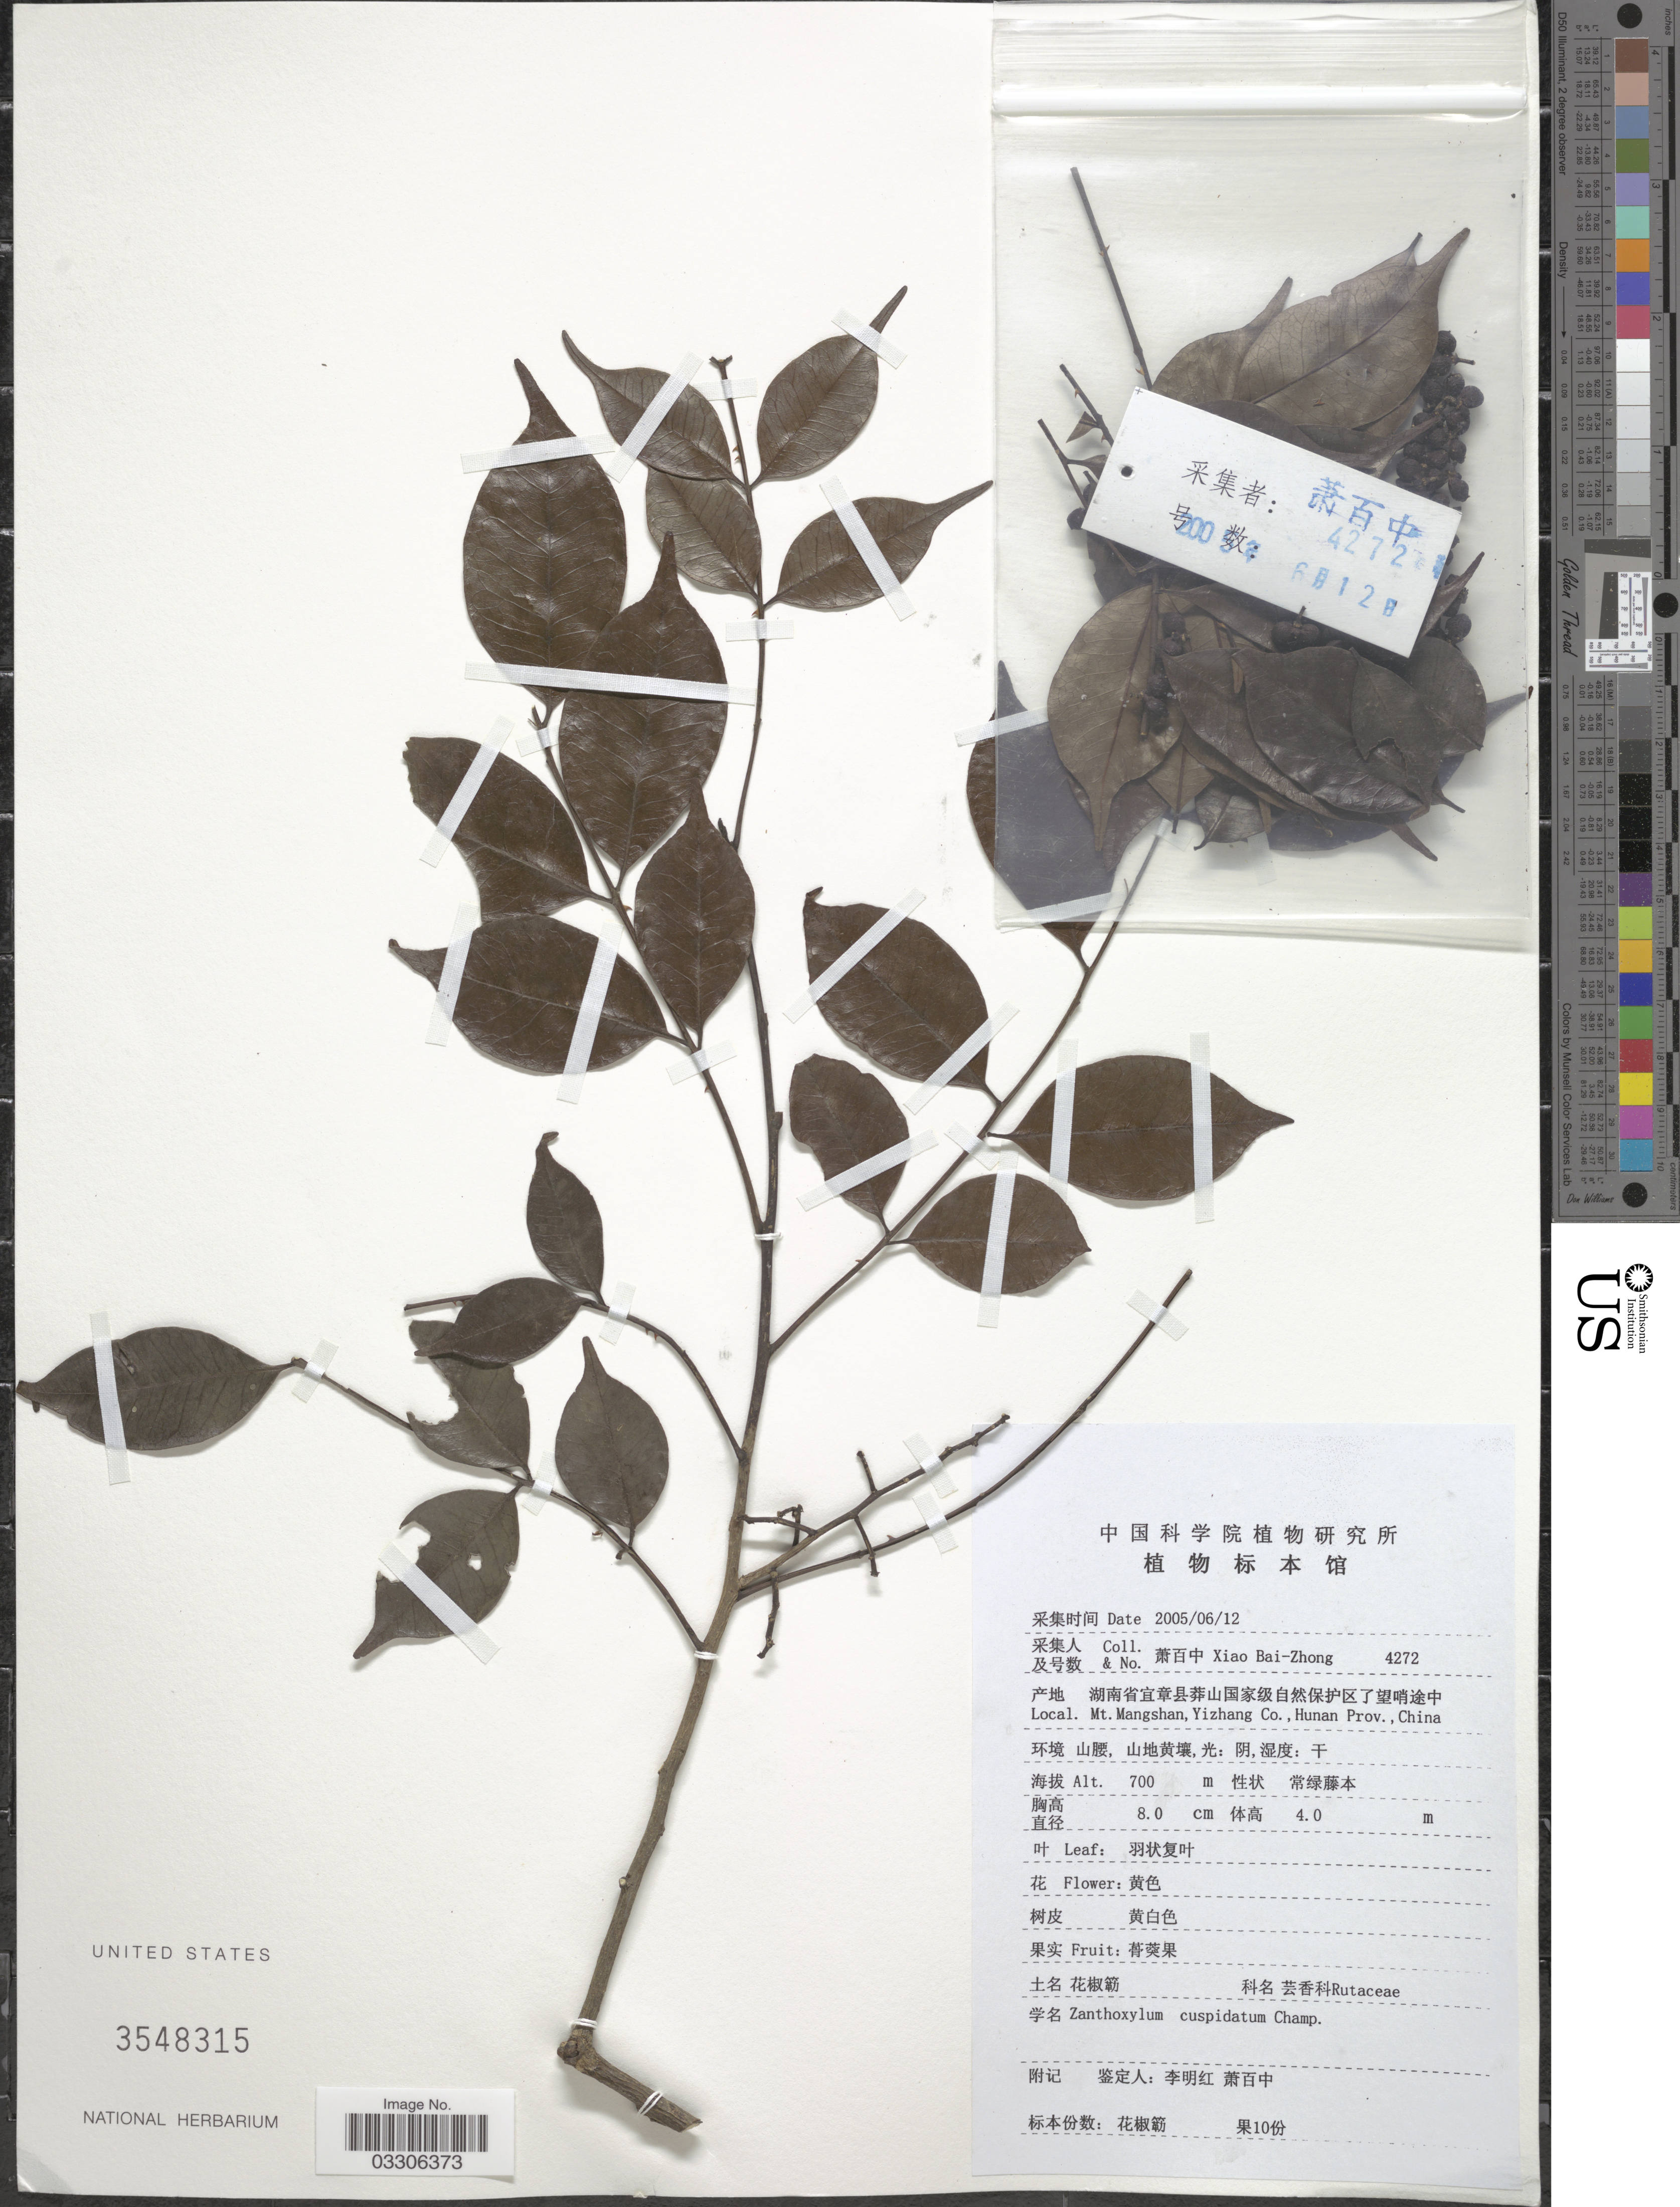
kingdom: Plantae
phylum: Tracheophyta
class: Magnoliopsida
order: Sapindales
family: Rutaceae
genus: Zanthoxylum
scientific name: Zanthoxylum scandens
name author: Blume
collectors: B. Z. Xiao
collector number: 4272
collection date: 2005-06-12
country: China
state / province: Hunan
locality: Mt. Mangshan, Yizhang Co.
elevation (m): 700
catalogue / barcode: US 3548315